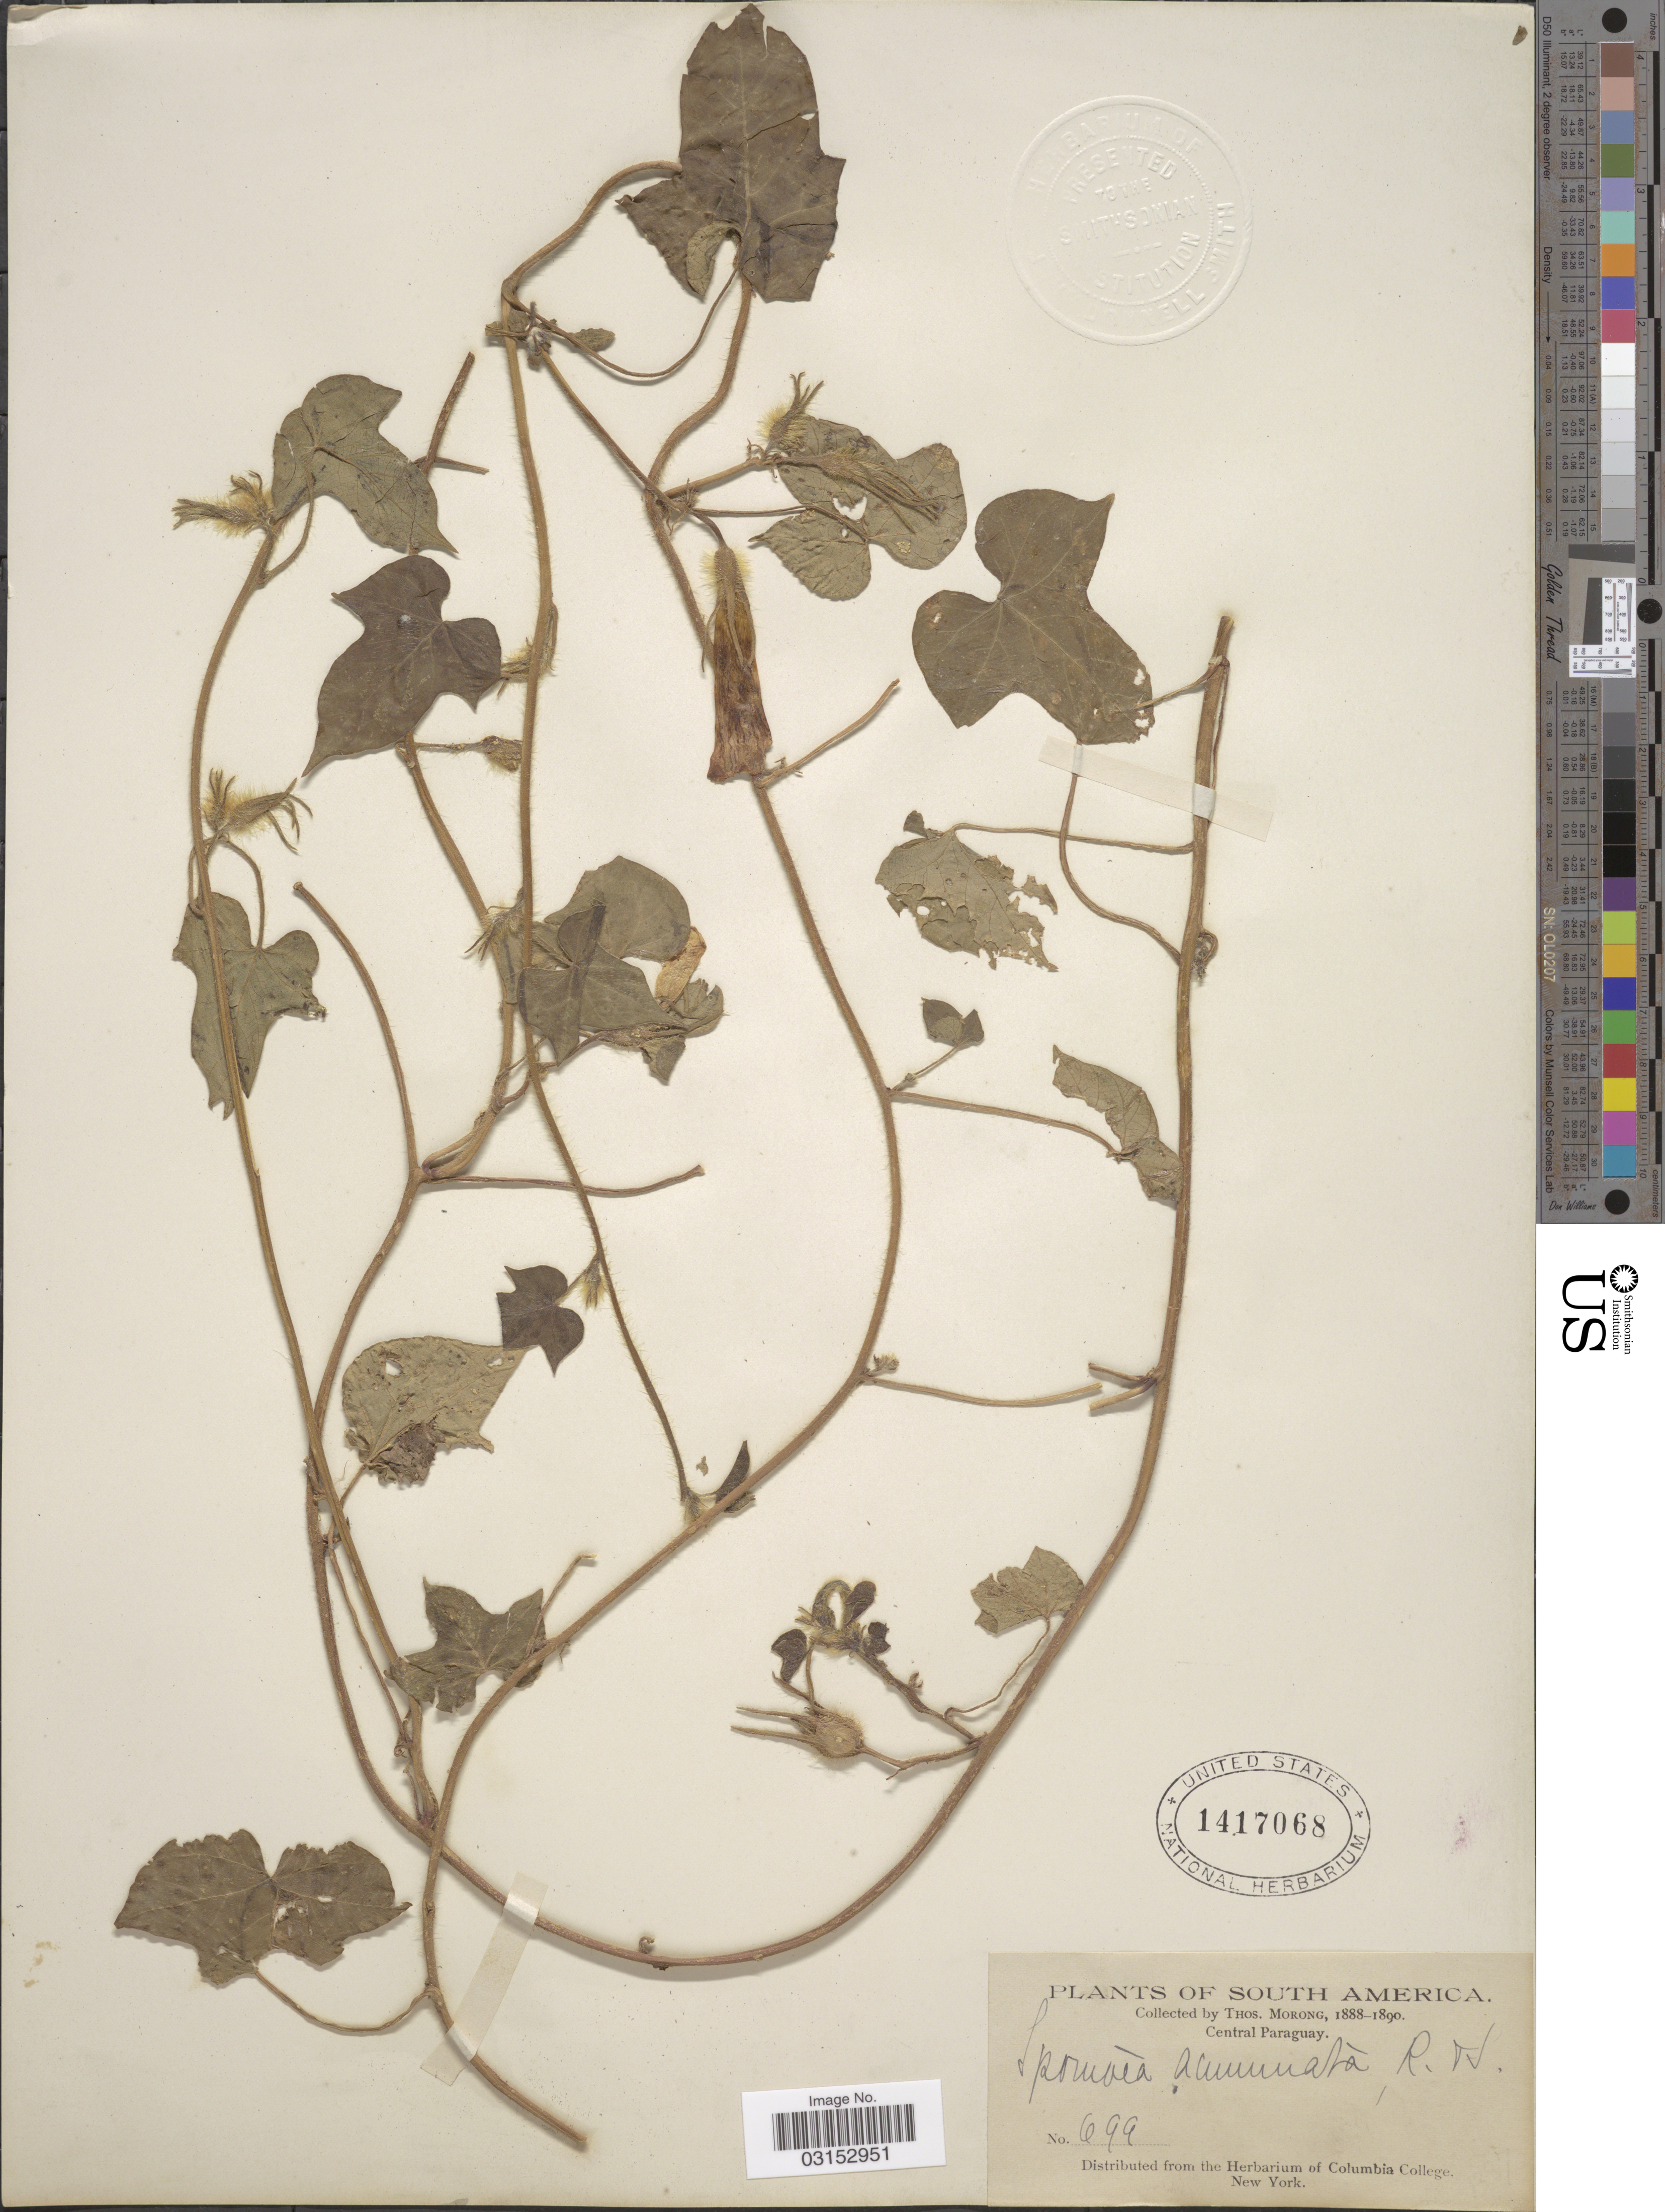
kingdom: Plantae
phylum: Tracheophyta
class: Magnoliopsida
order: Solanales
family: Convolvulaceae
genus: Ipomoea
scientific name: Ipomoea nil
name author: (L.) Roth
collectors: ex herb. T. Morong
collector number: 699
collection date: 1888/1890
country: Paraguay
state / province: Central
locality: Central Paraguay.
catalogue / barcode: US 1417068